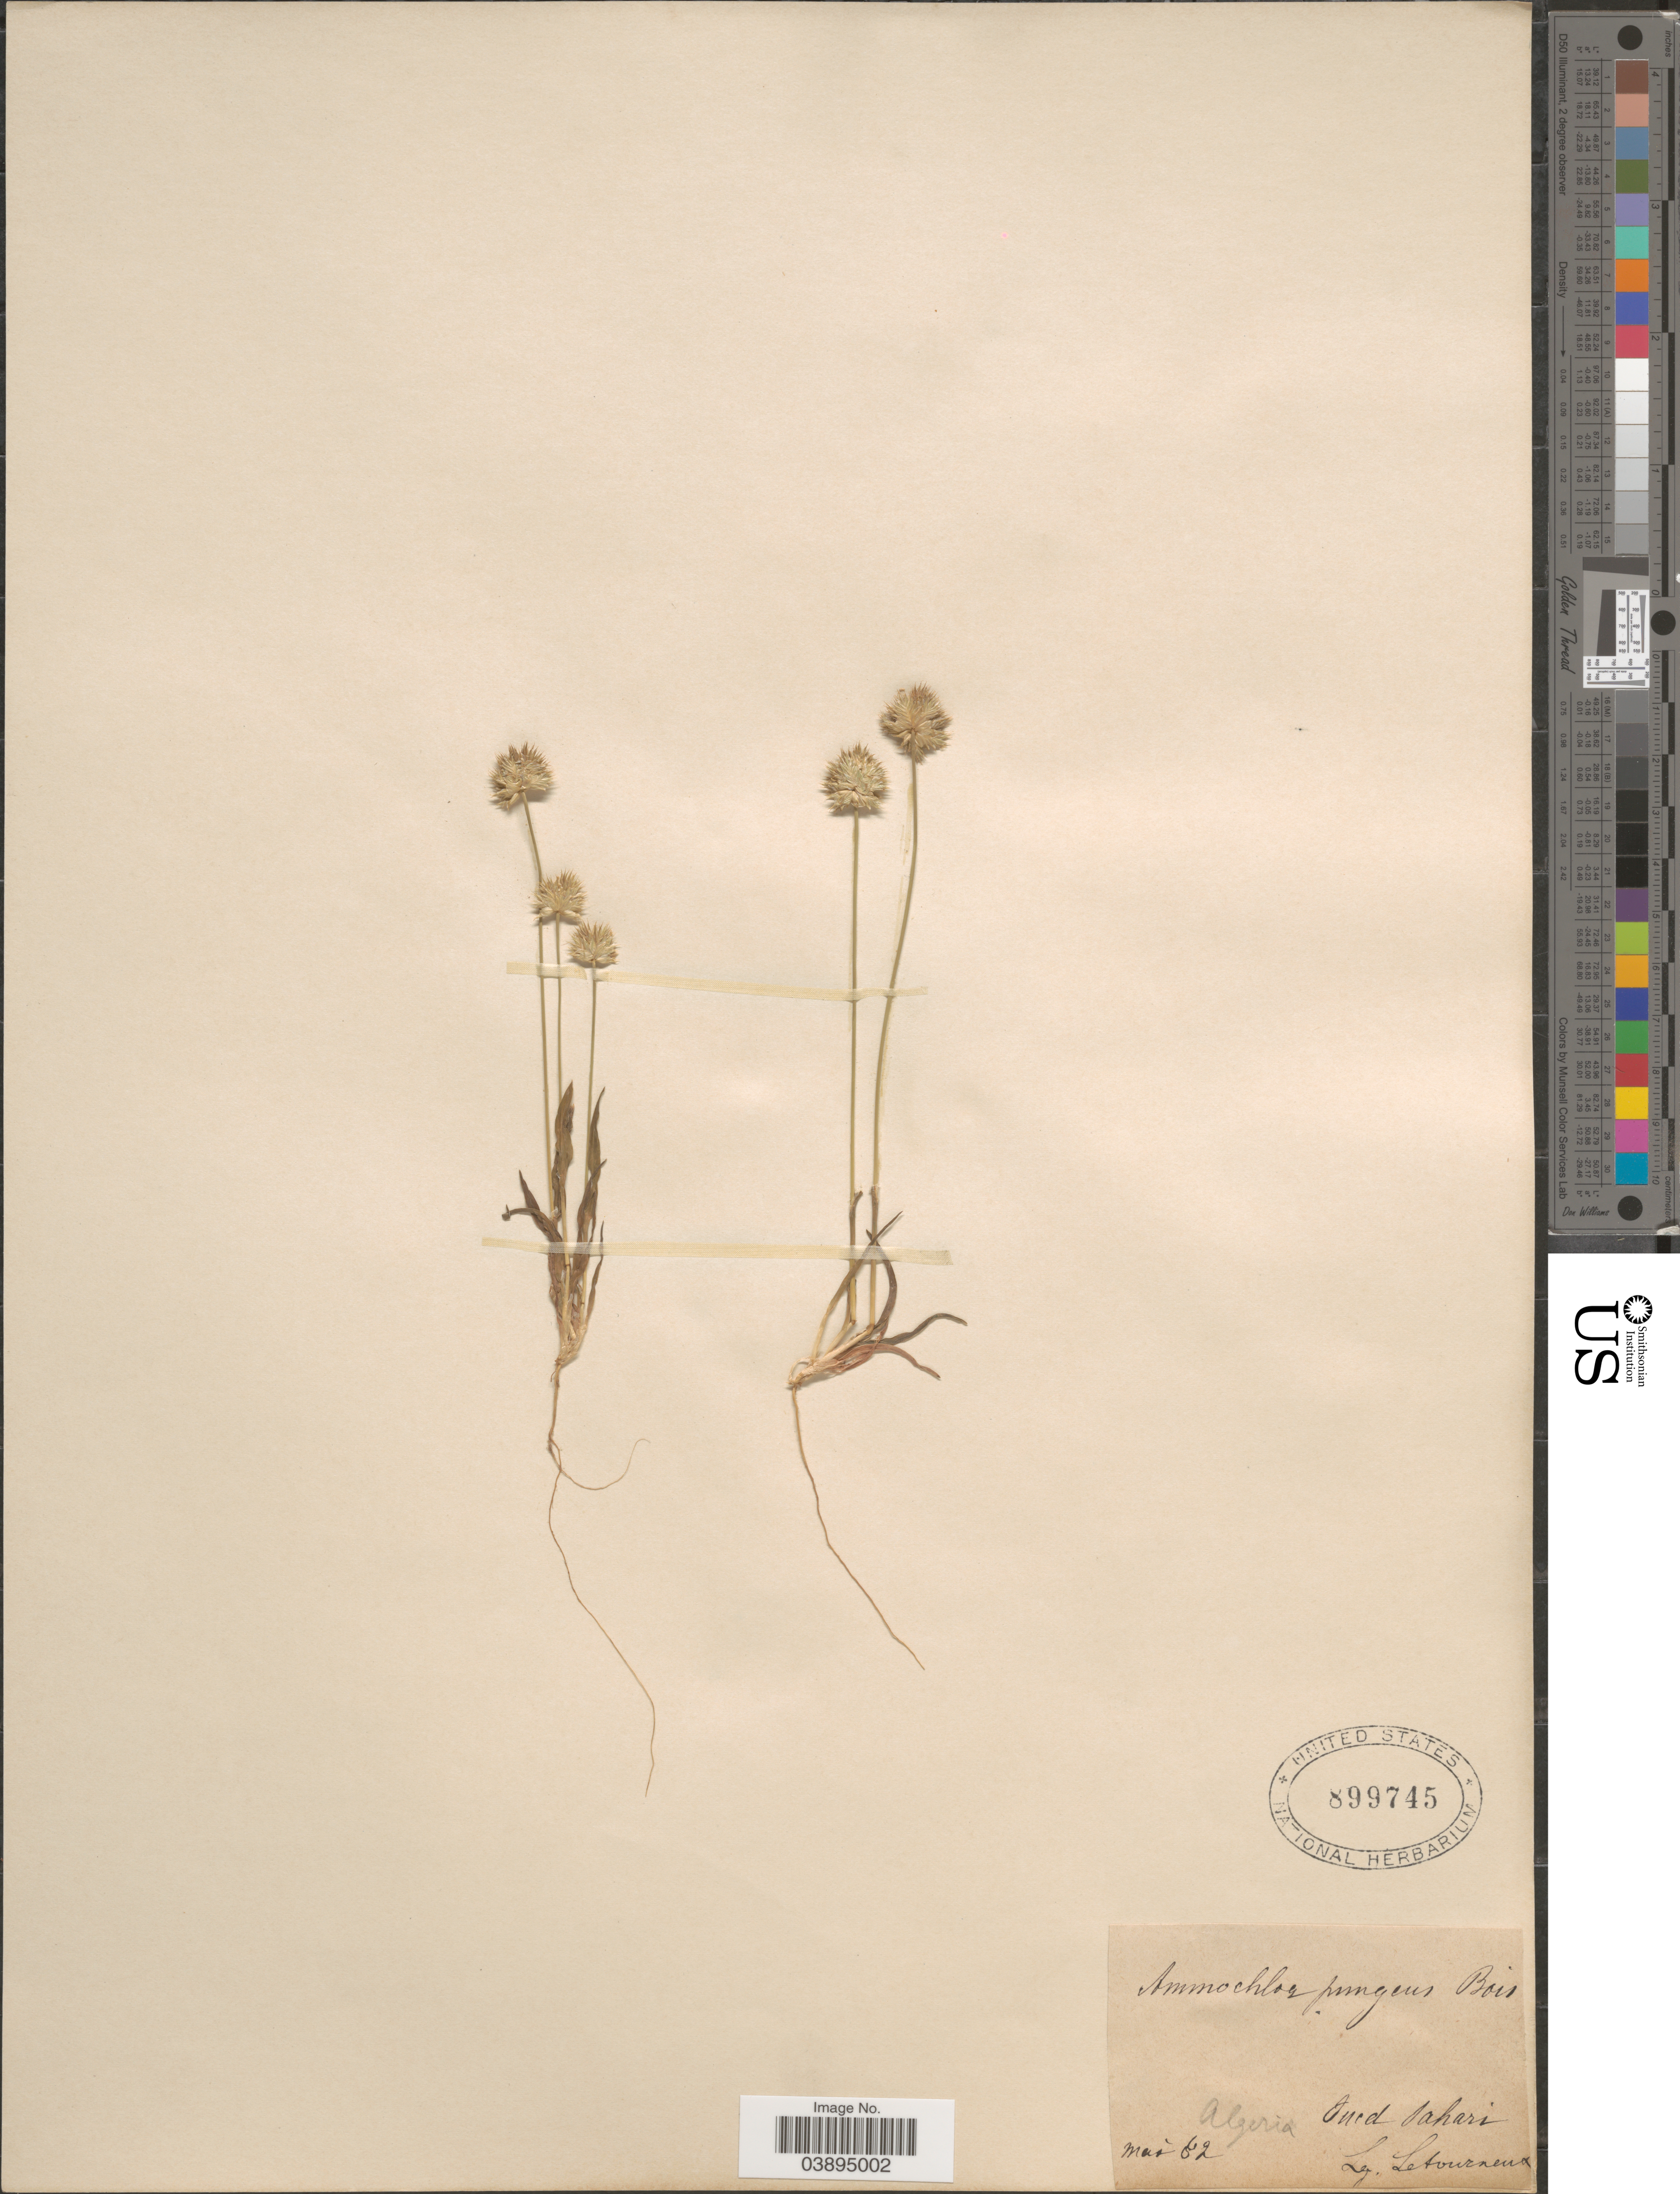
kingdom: Plantae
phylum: Tracheophyta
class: Liliopsida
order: Poales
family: Poaceae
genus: Ammochloa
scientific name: Ammochloa pungens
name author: (Schreb.) Boiss.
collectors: Letourneux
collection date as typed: Transcribed d/m/y: /5/52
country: Algeria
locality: Oued Sahari.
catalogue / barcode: US 899745